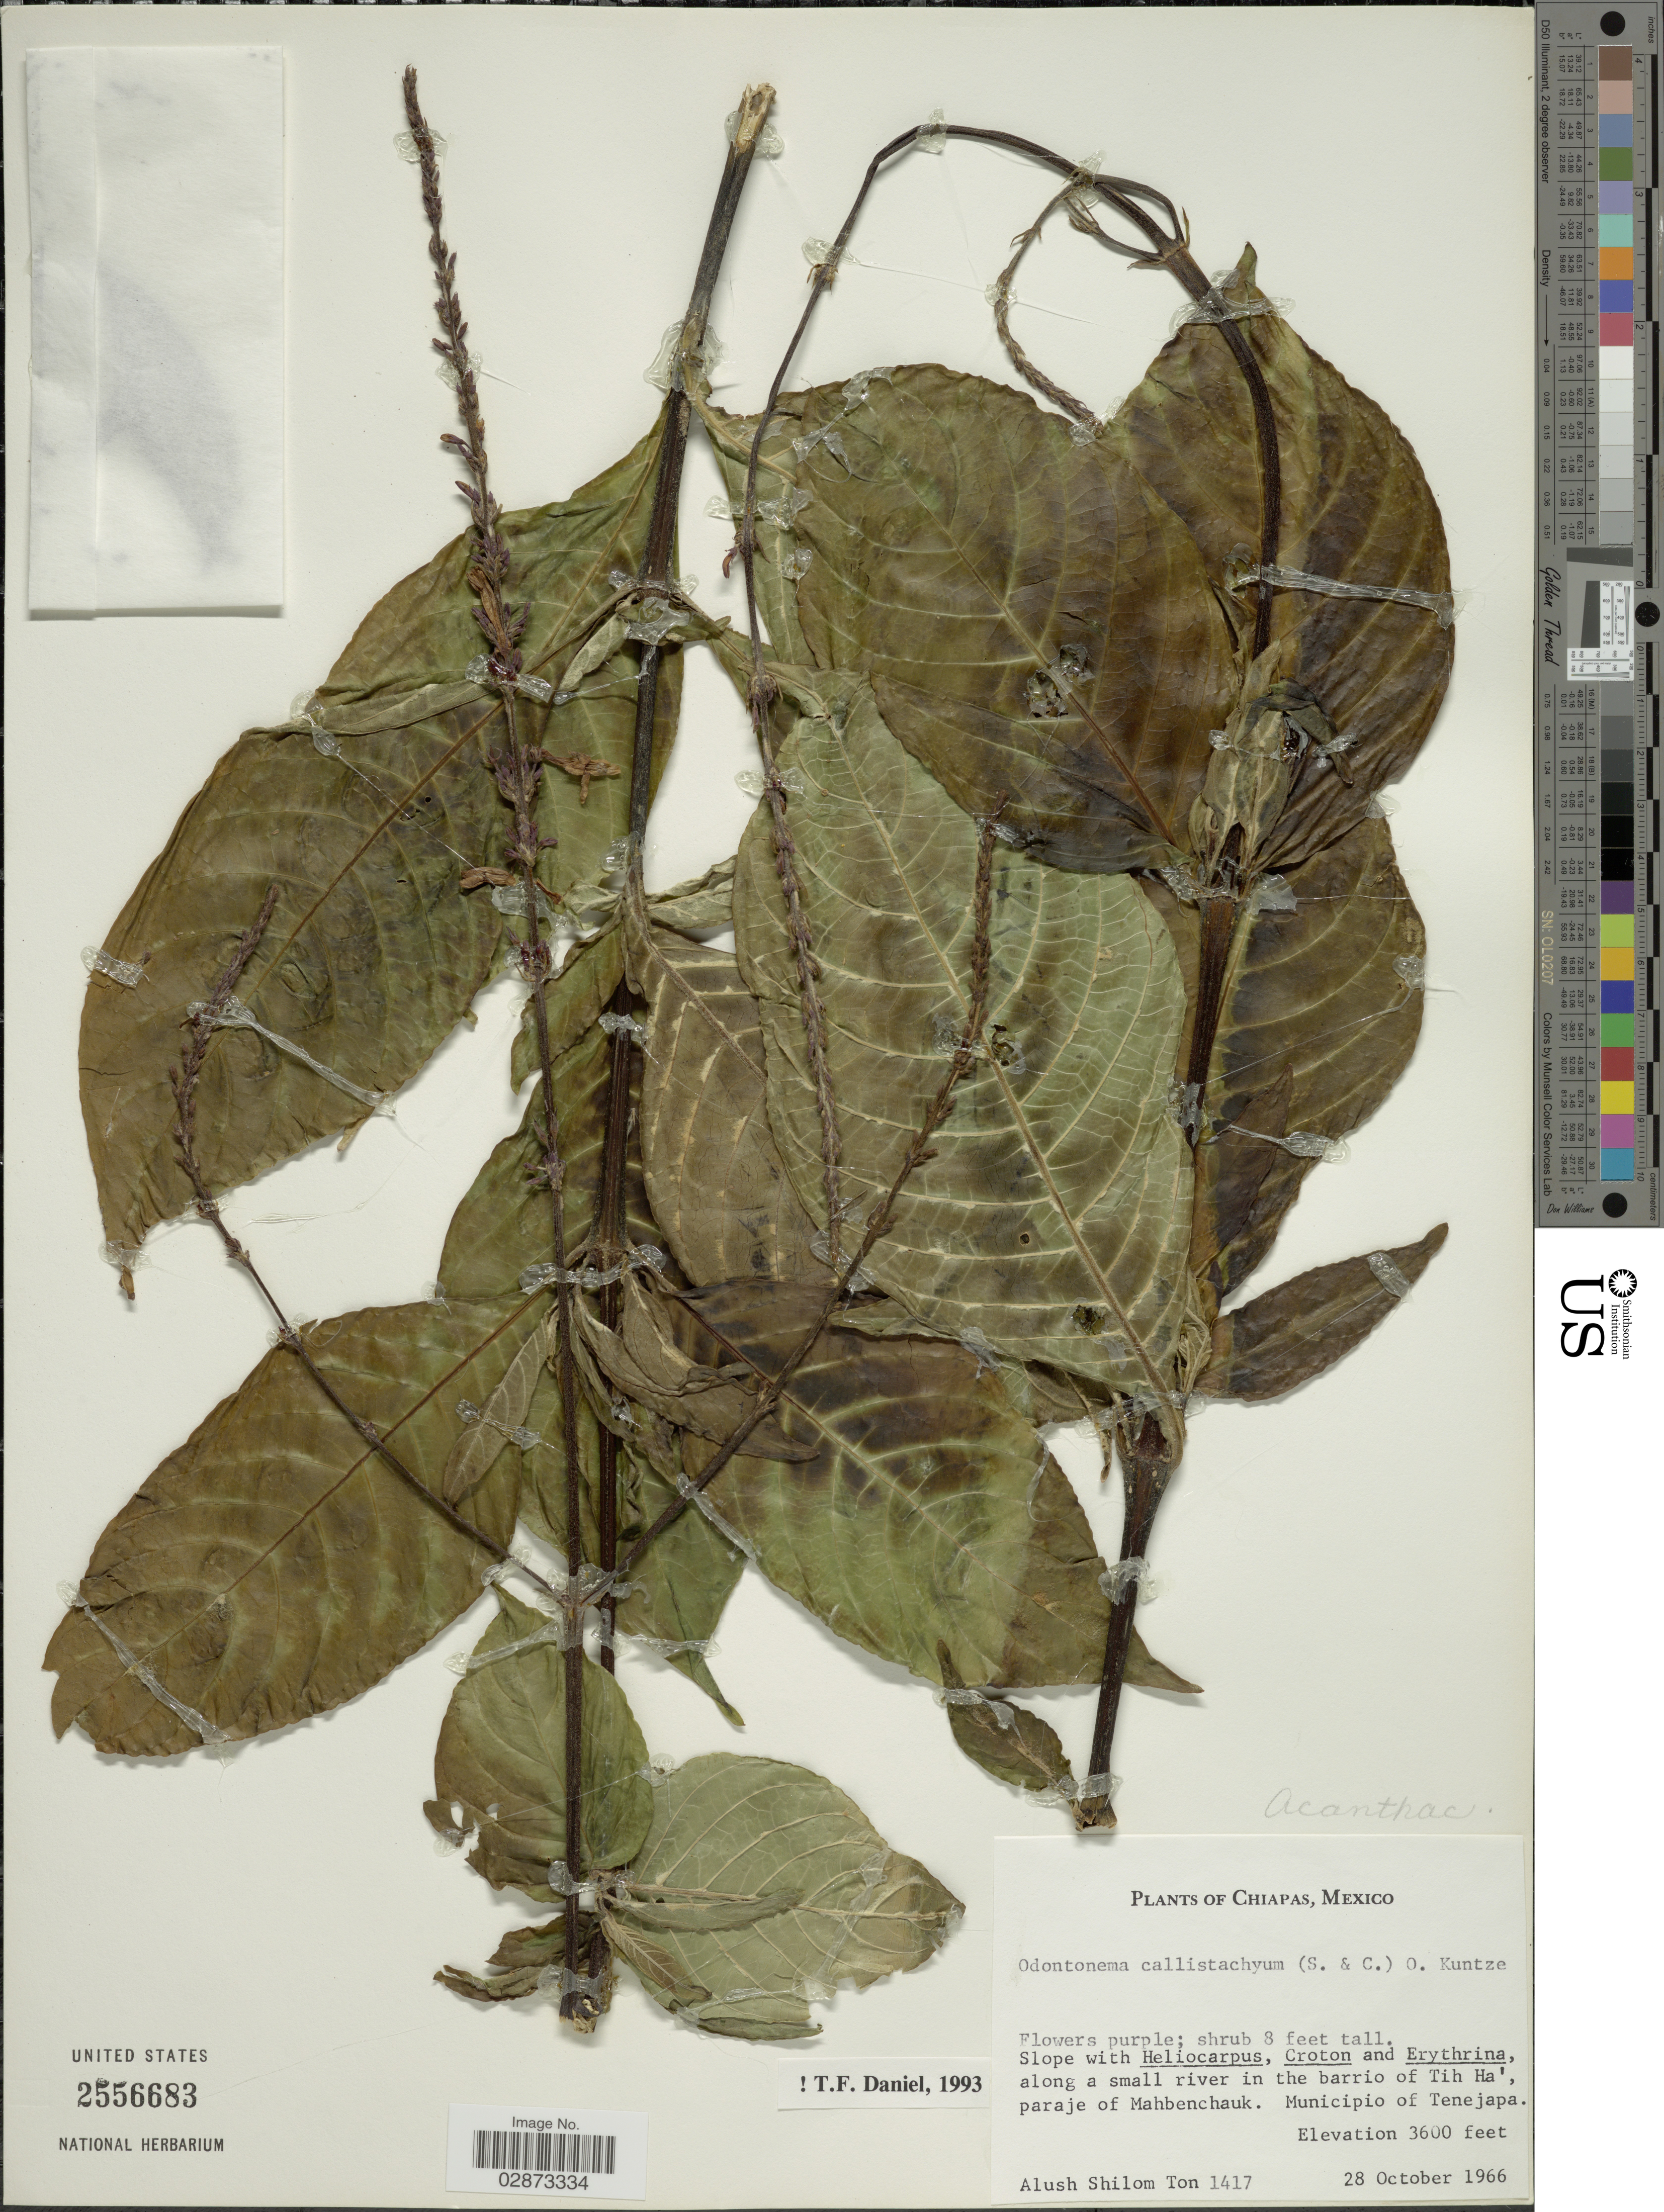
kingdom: Plantae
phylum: Tracheophyta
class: Magnoliopsida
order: Lamiales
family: Acanthaceae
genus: Odontonema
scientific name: Odontonema callistachyum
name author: (Schltdl. & Cham.) Kuntze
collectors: A. S. Ton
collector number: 1417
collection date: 1966-10-28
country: Mexico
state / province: Chiapas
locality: Along a small river in the barrio of Tih Ha', paraje of Mahbenchauk. Municipio of Tenejapa.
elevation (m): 1097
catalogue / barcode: US 2556683